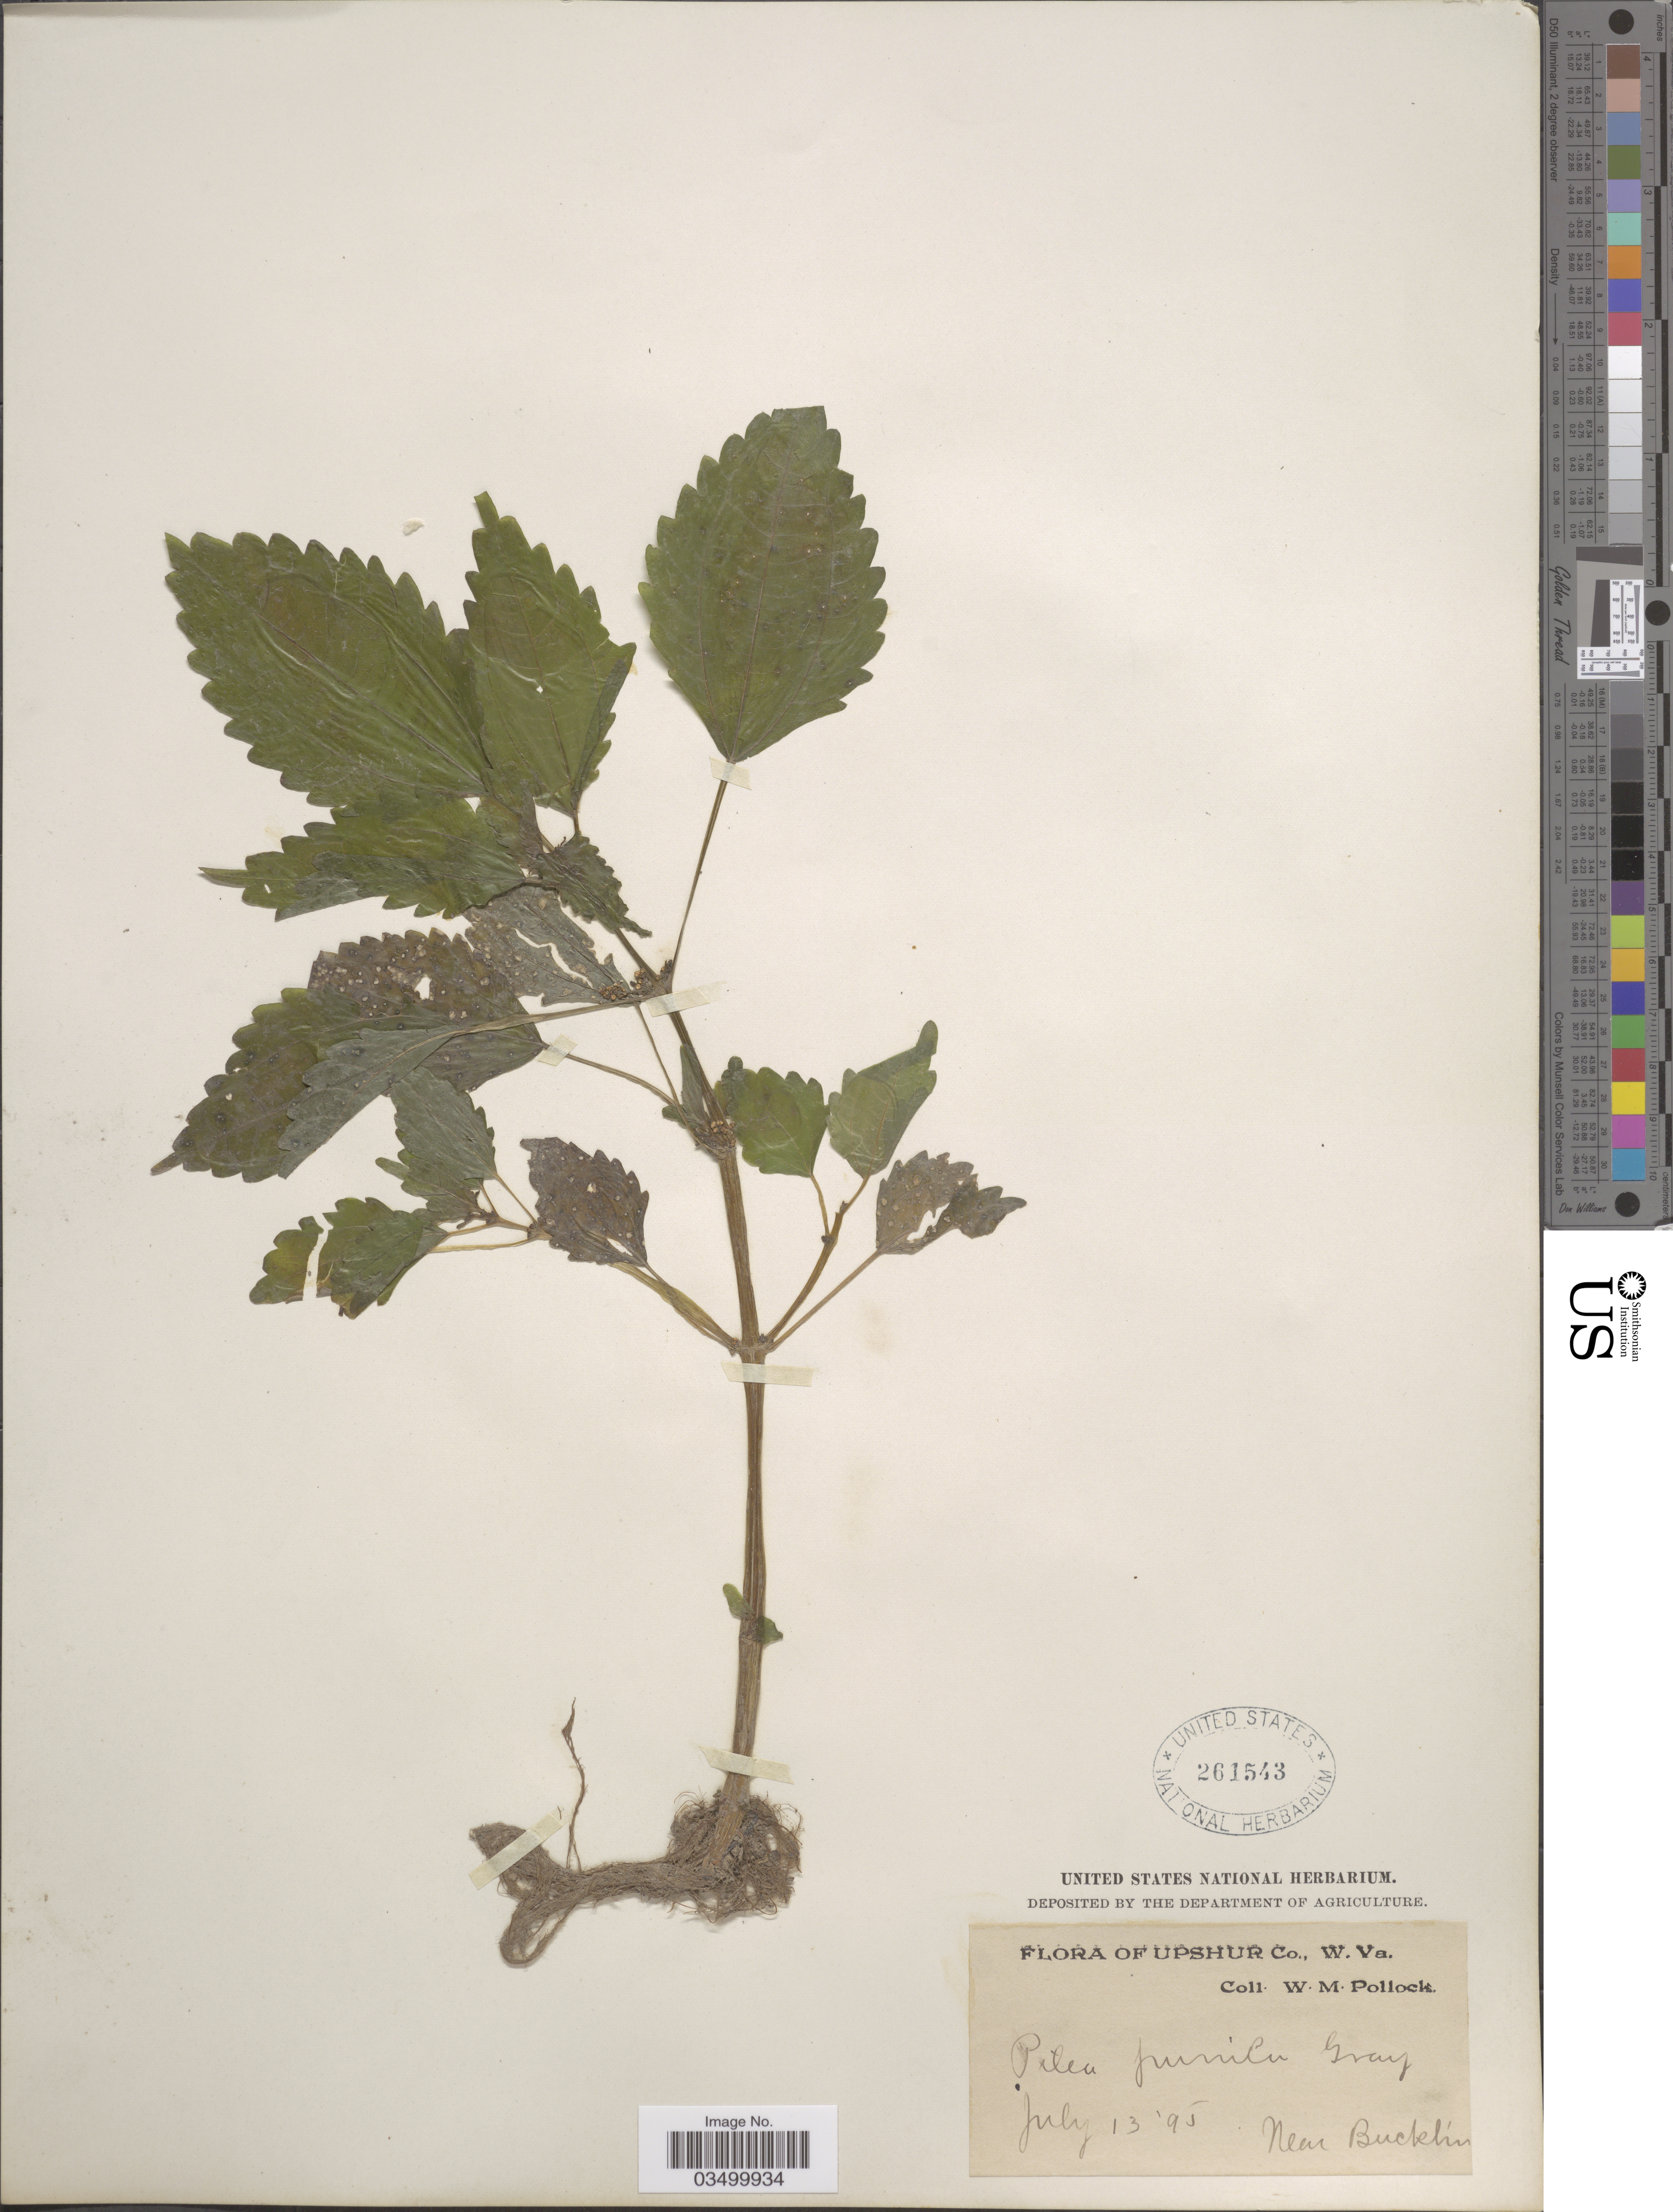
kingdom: Plantae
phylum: Tracheophyta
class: Magnoliopsida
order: Rosales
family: Urticaceae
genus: Pilea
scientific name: Pilea pumila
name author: (L.) A. Gray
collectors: W. M. Pollock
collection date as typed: Transcribed d/m/y: 13/7/95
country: United States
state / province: West Virginia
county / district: Upshur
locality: Near Bucklin.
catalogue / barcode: US 261543